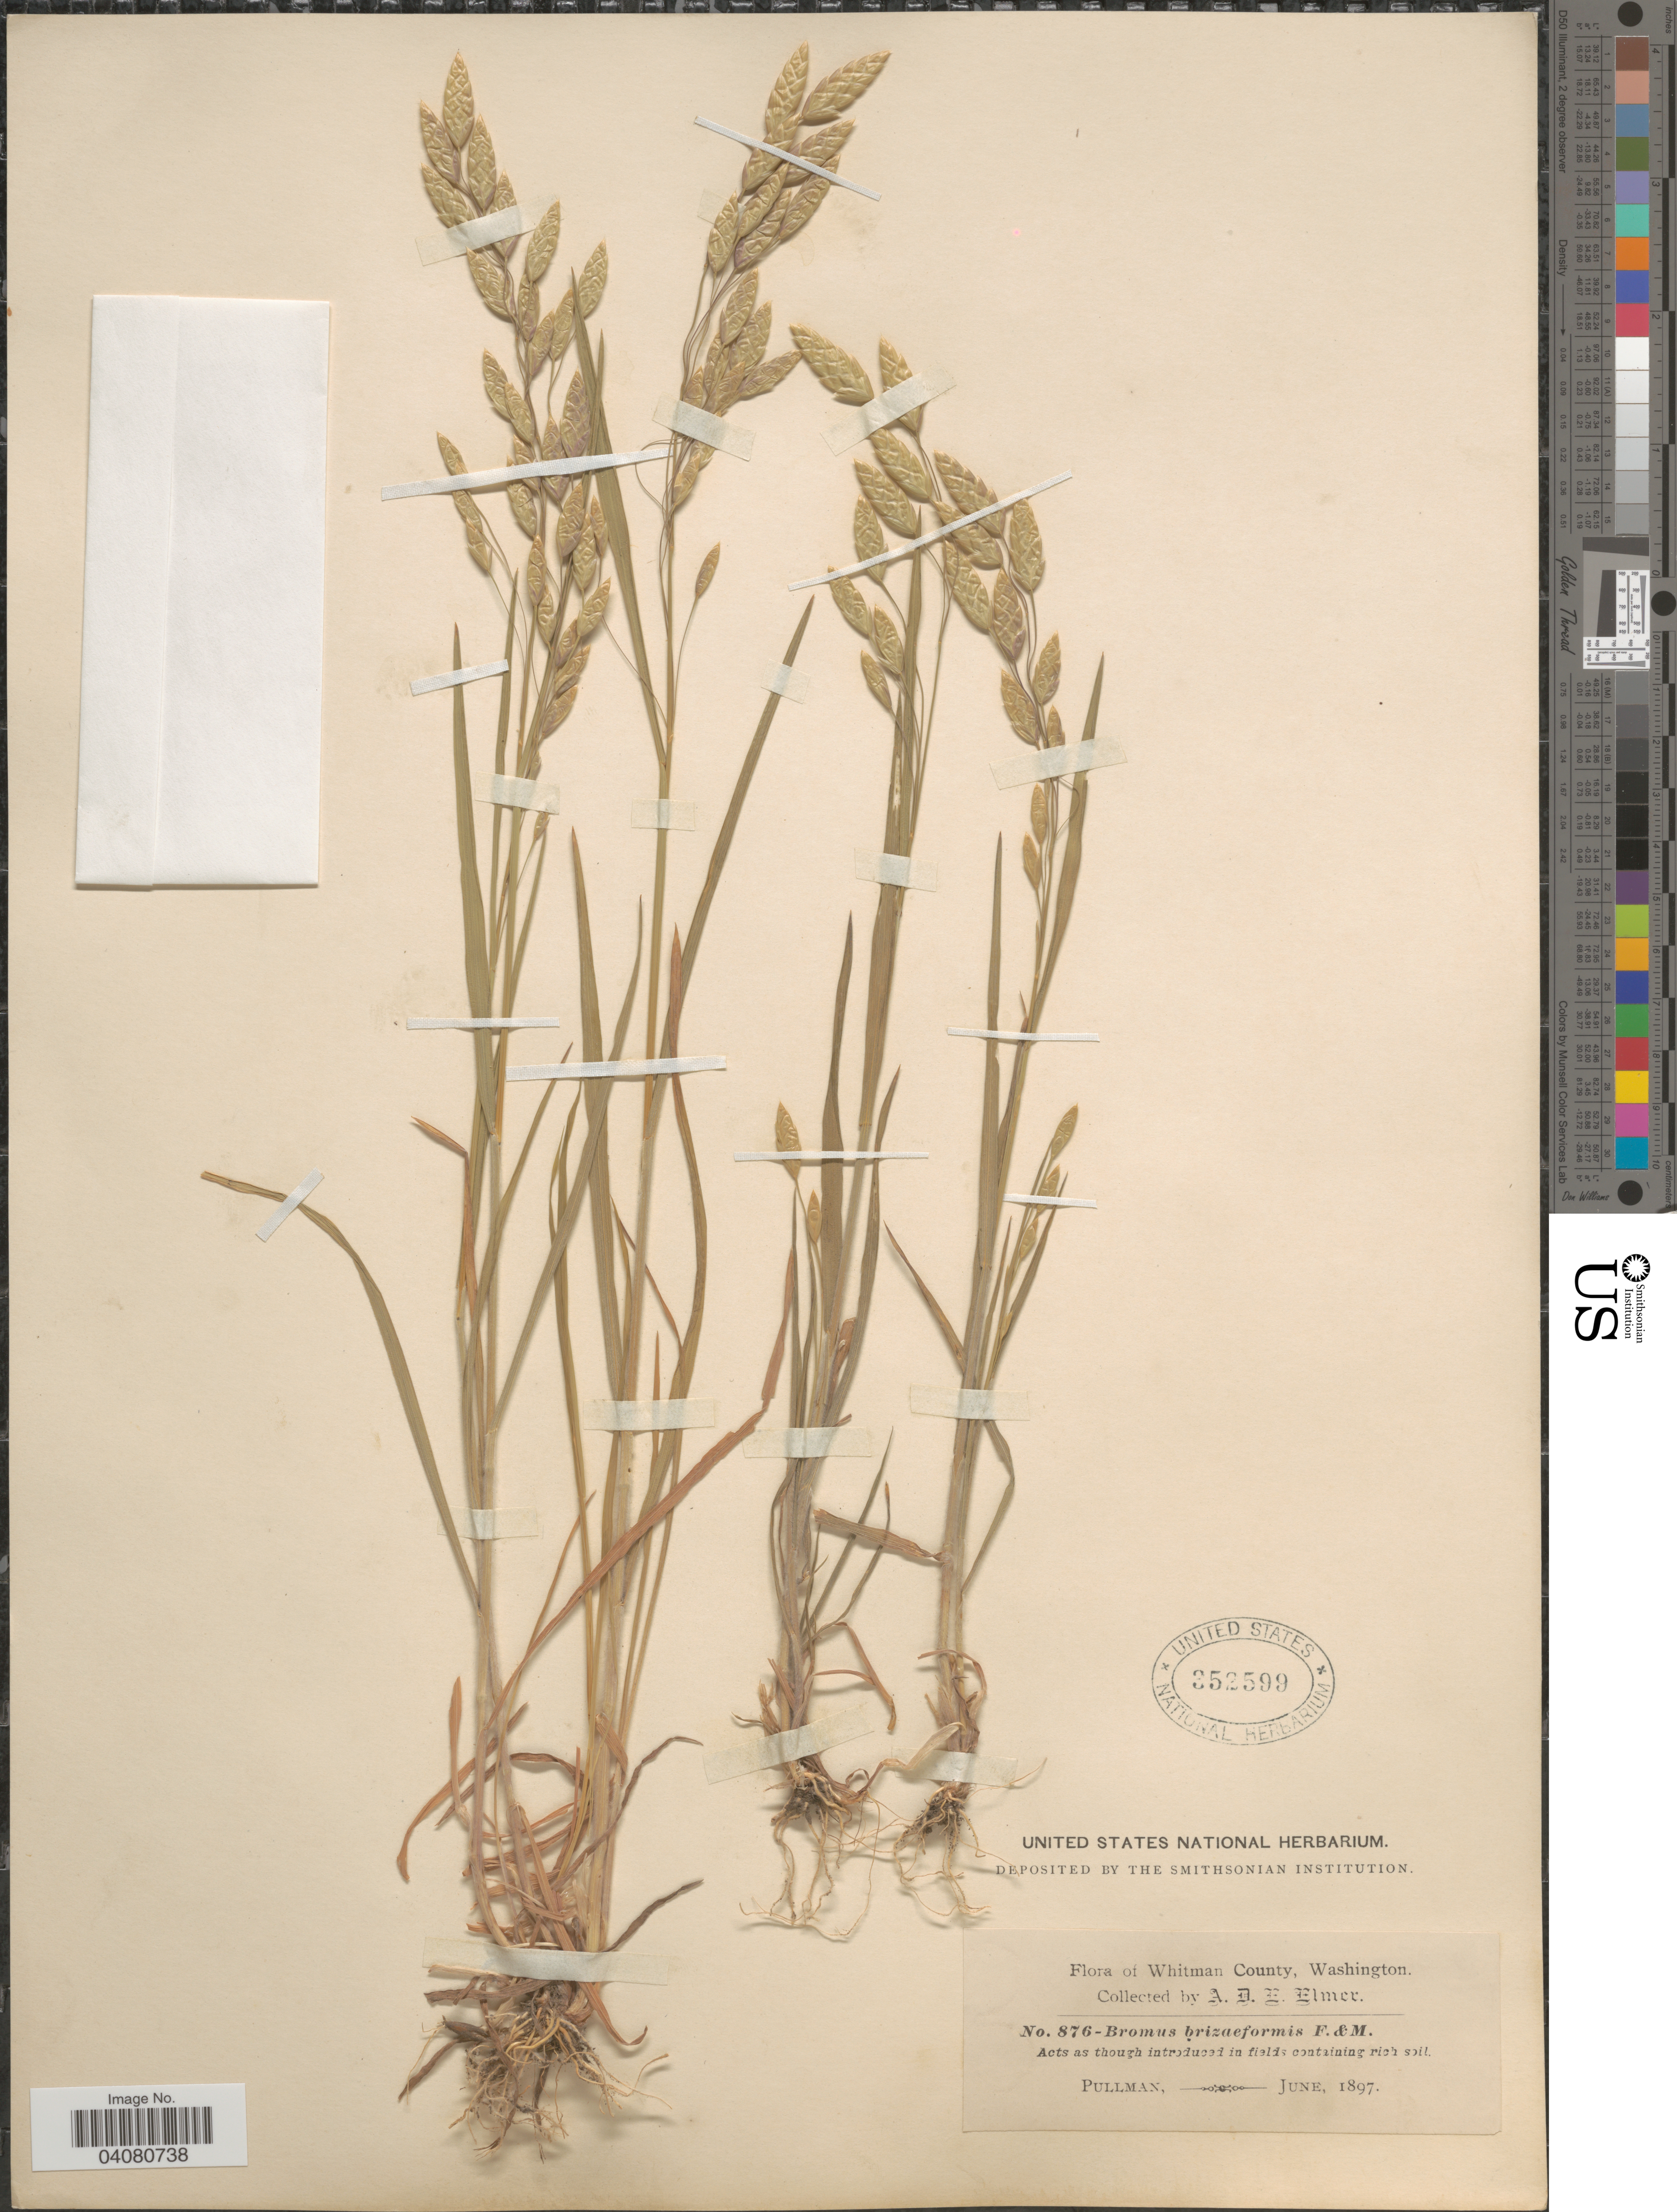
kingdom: Plantae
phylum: Tracheophyta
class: Liliopsida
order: Poales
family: Poaceae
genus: Bromus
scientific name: Bromus briziformis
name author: Fisch. & C.A. Mey.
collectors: A. D. E. Elmer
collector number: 876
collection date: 1897-06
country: United States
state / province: Washington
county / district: Whitman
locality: Whitman County. Pullman.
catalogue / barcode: US 352599